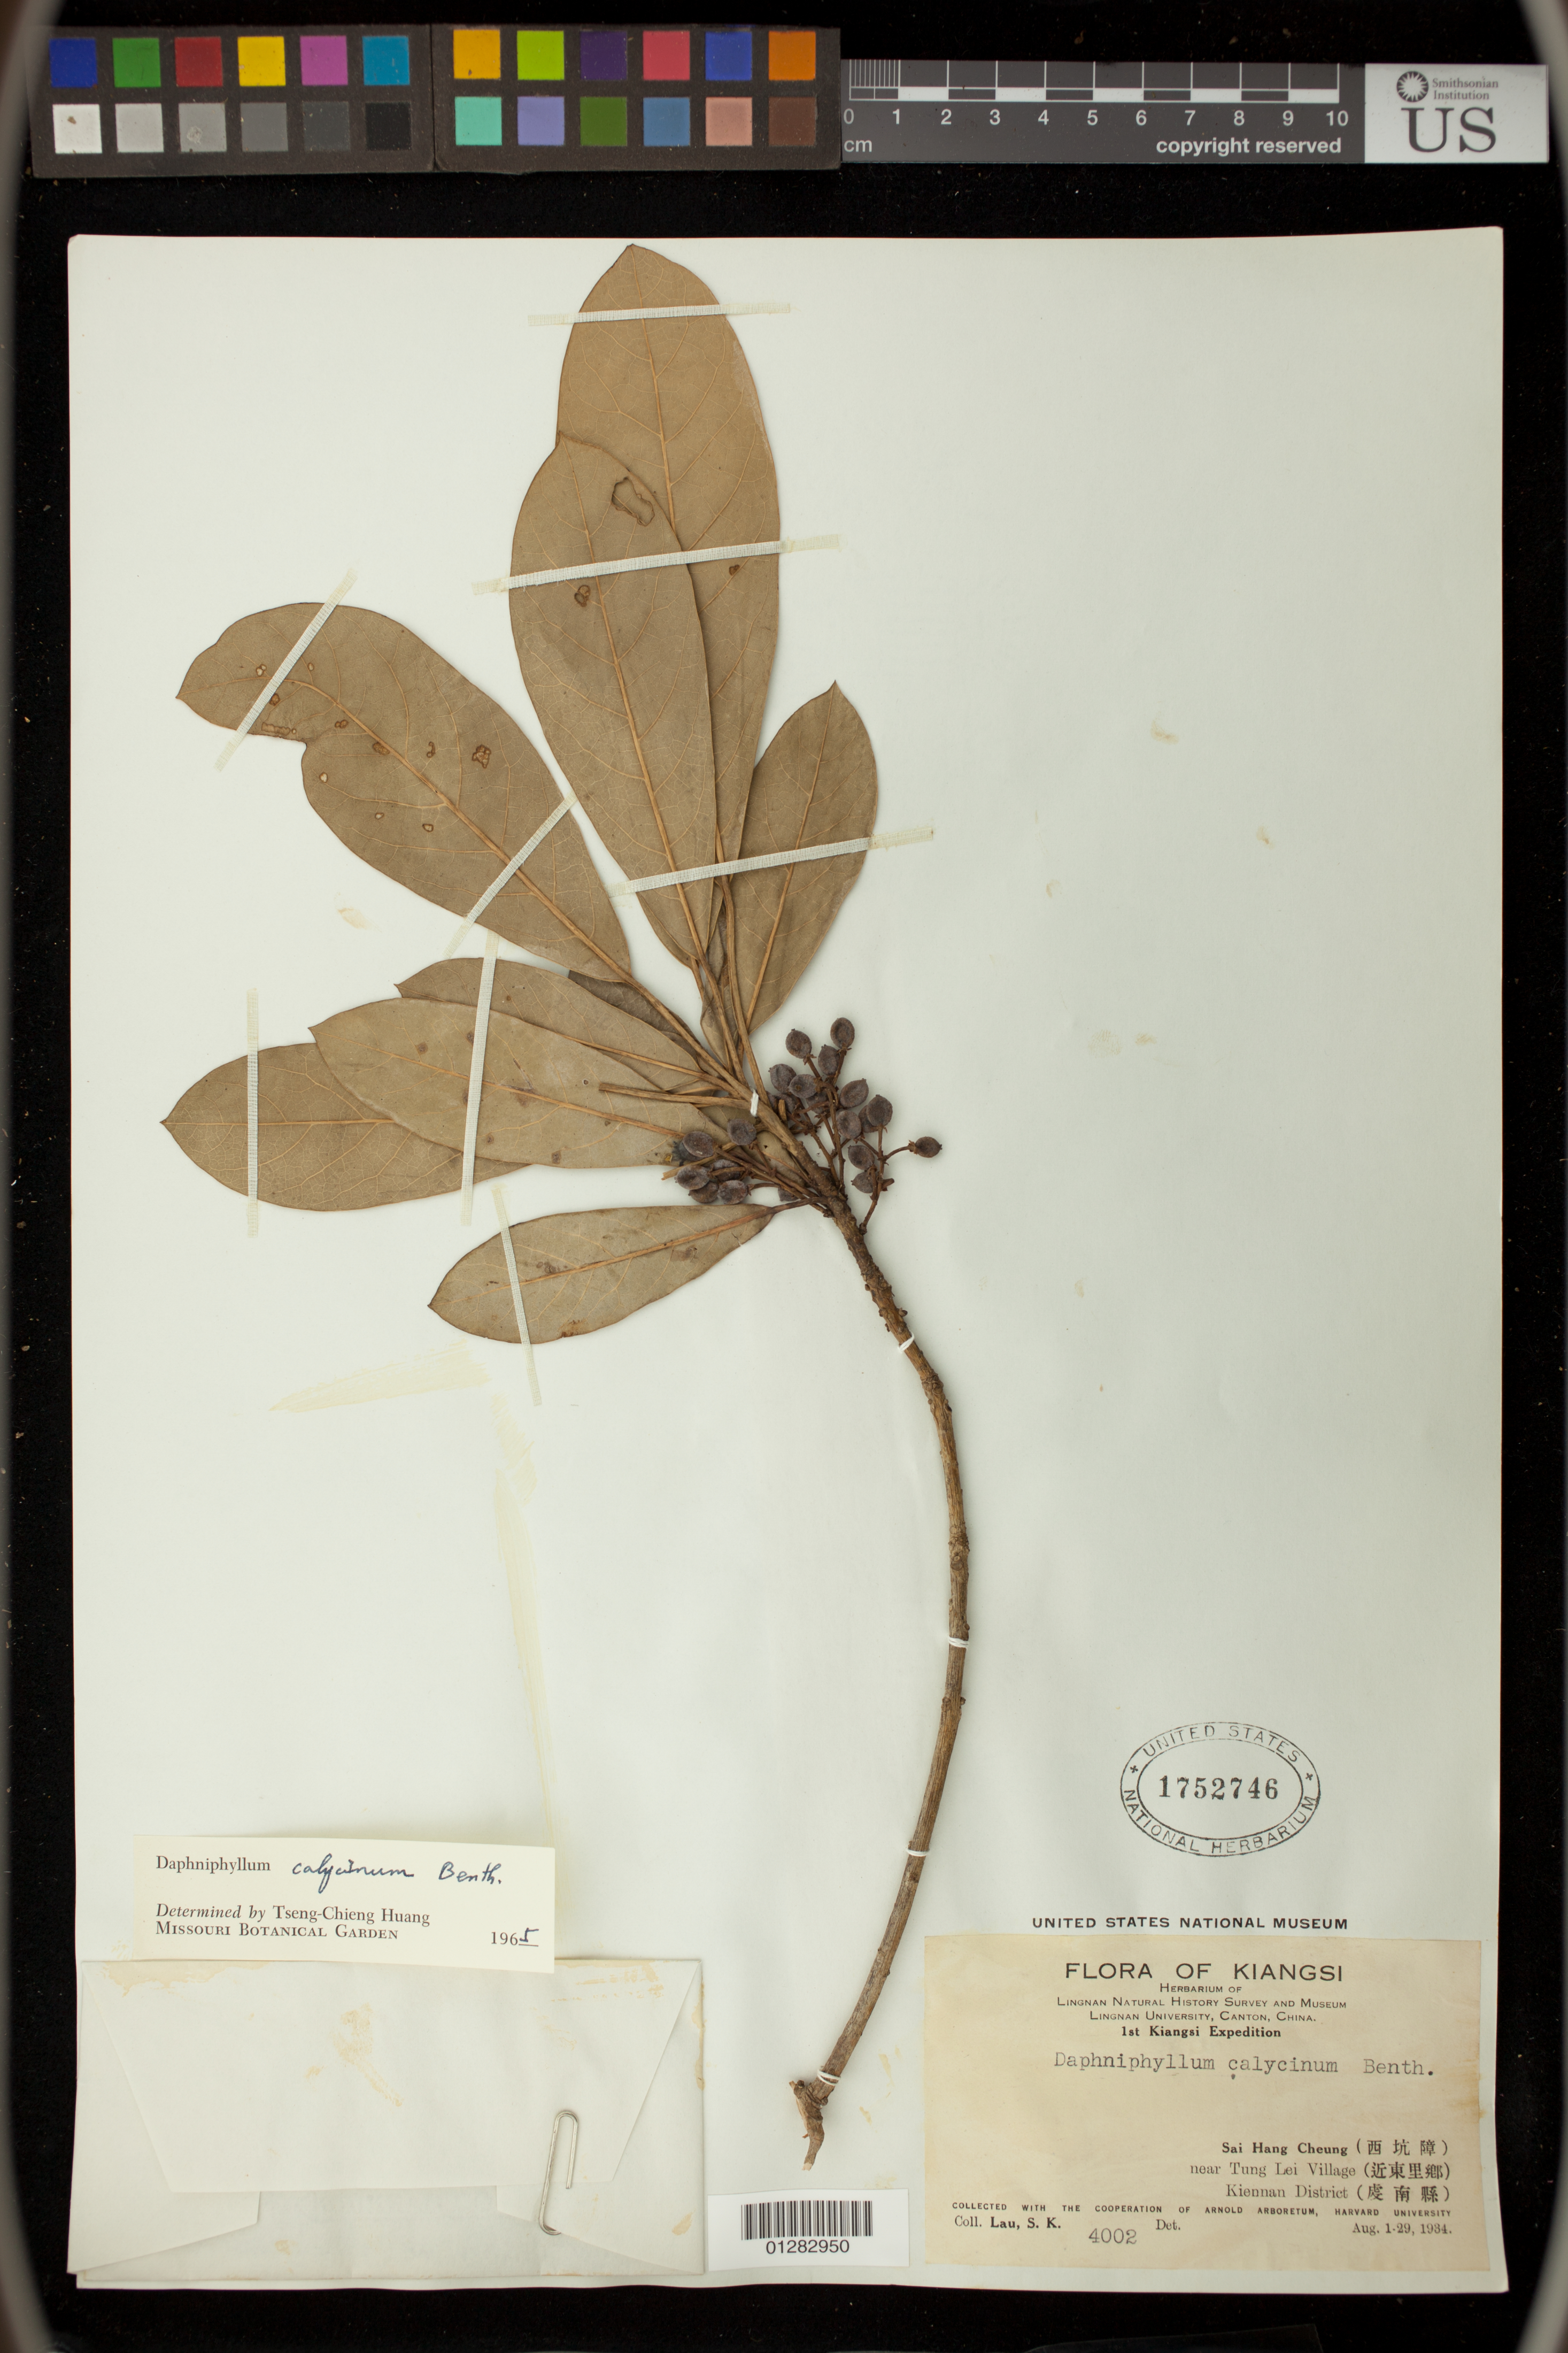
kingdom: Plantae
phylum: Tracheophyta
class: Magnoliopsida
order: Saxifragales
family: Daphniphyllaceae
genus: Daphniphyllum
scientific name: Daphniphyllum calycinum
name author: Benth.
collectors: S. K. Lau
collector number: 4002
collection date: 1934-08-01/1934-08-29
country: China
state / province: Jiangxi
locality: Sai Hang Cheung,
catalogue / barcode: US 1752746